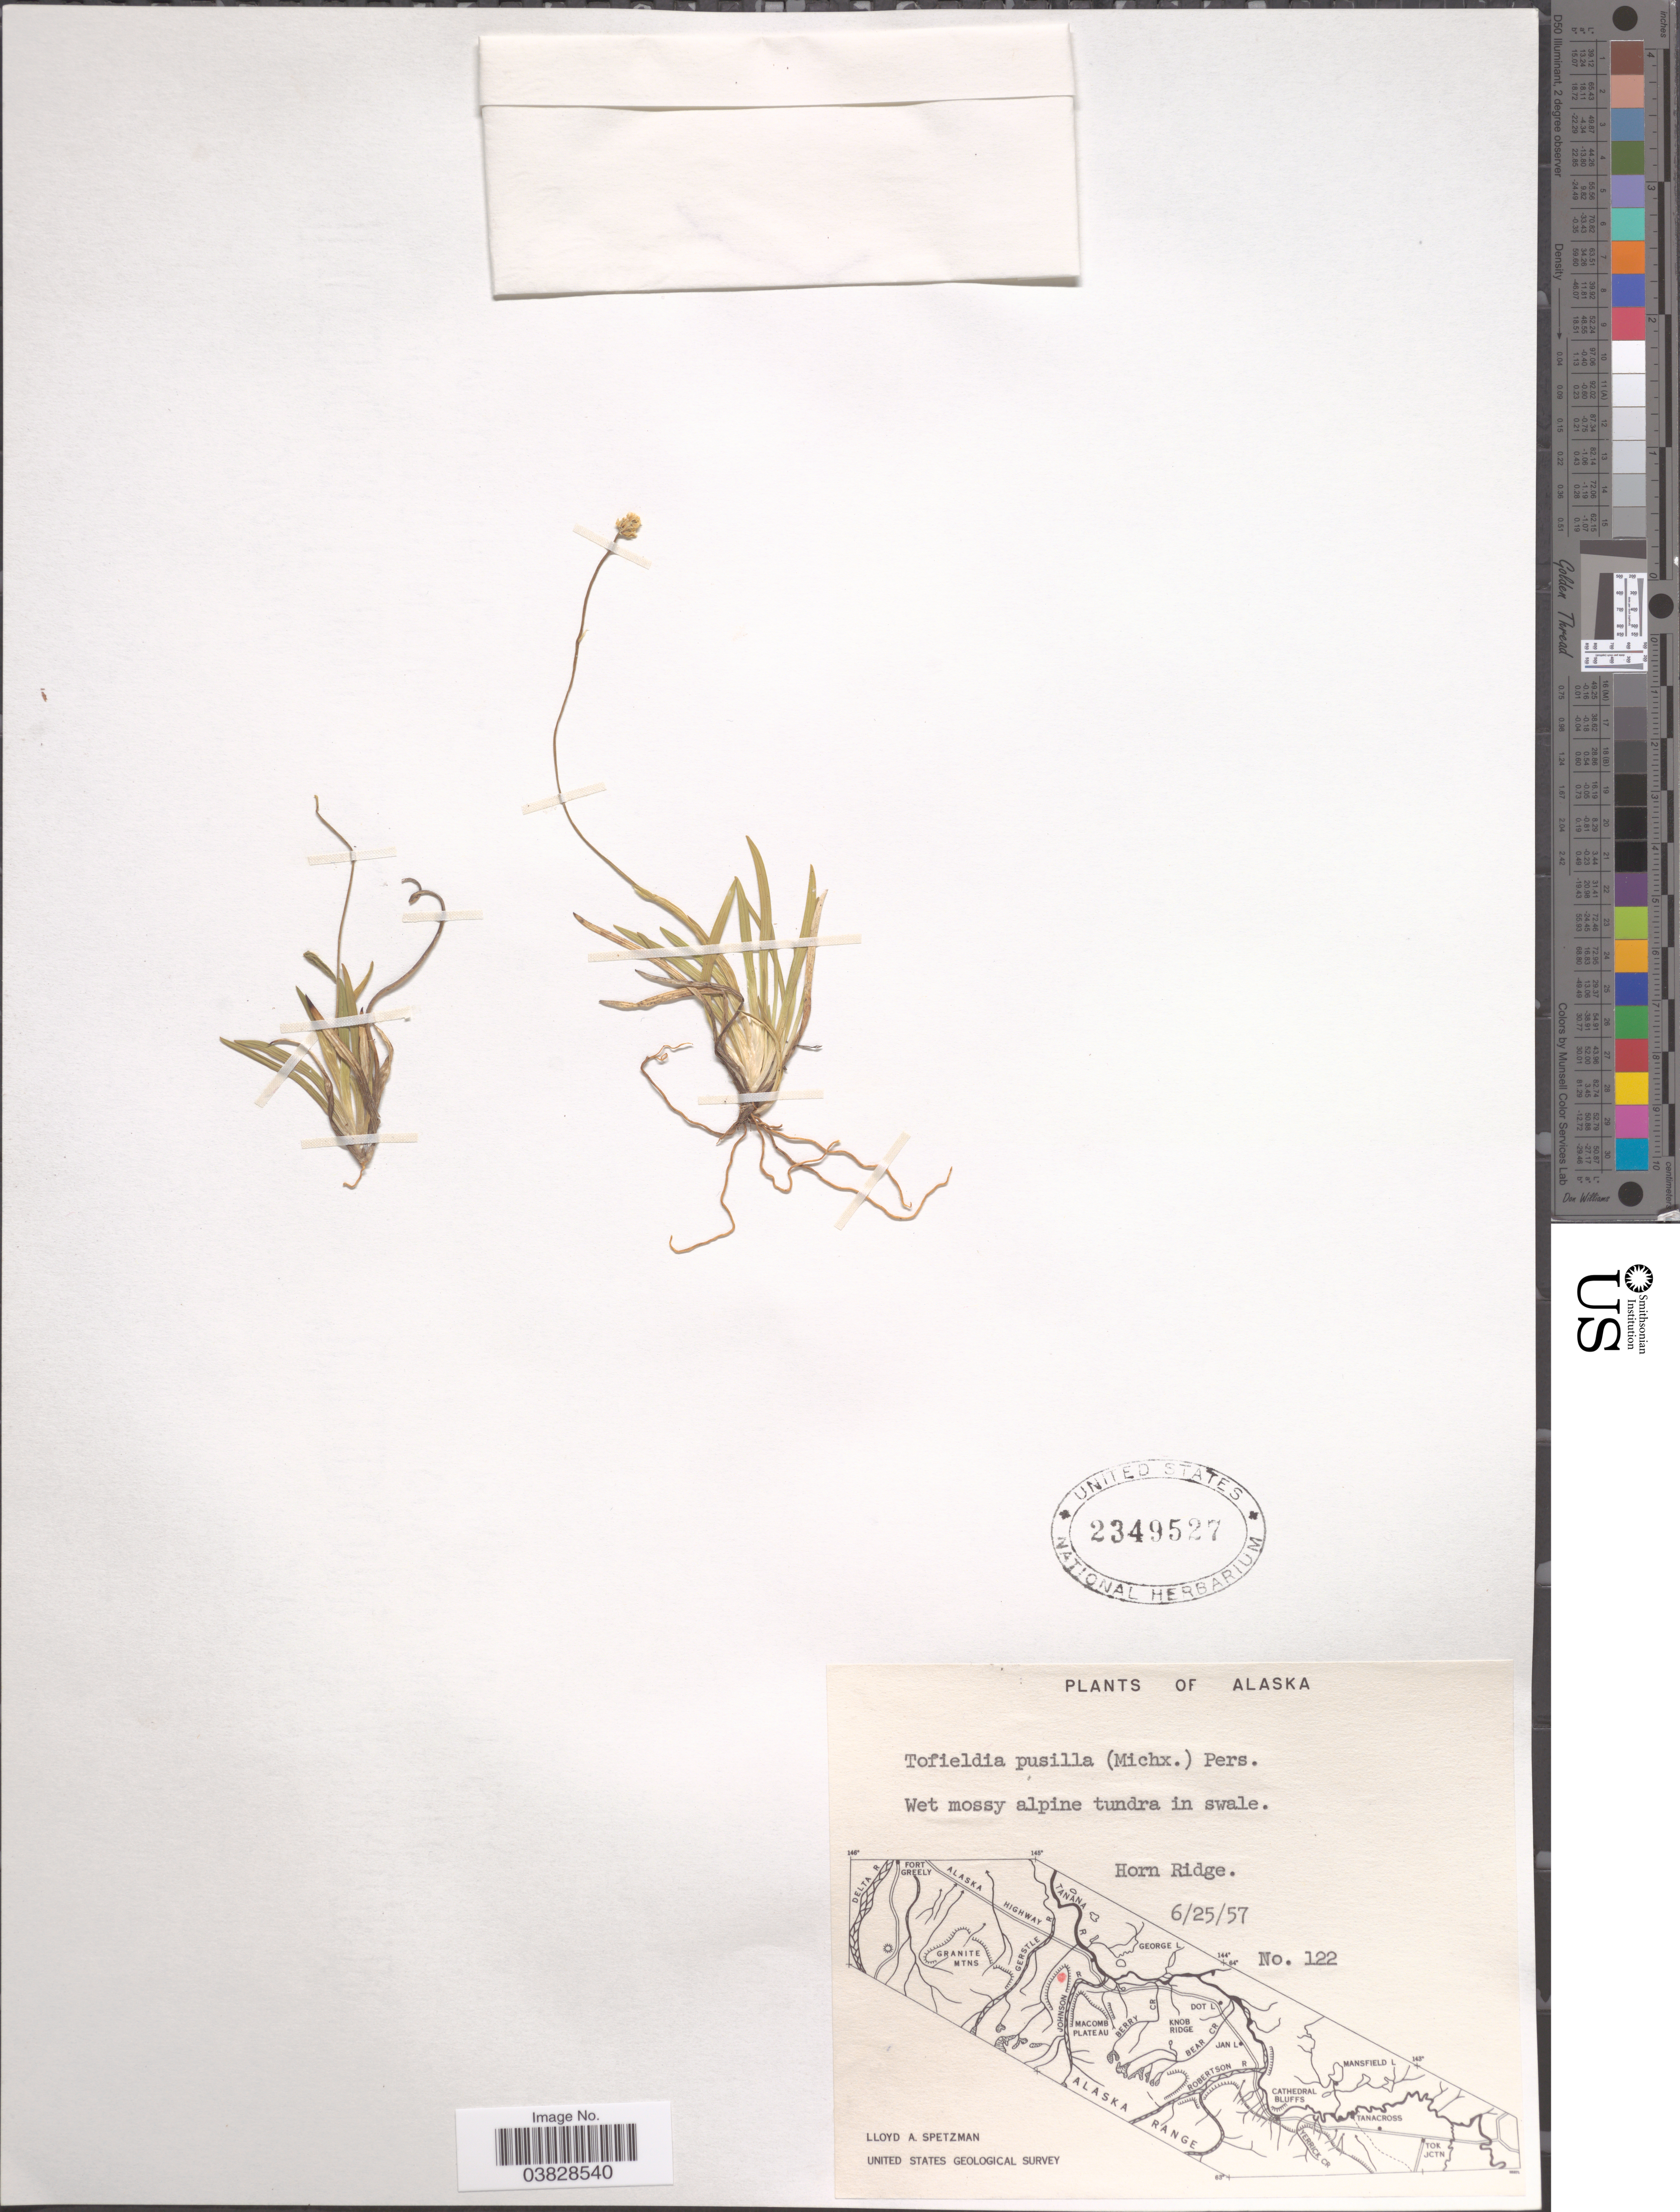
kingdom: Plantae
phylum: Tracheophyta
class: Liliopsida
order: Alismatales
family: Tofieldiaceae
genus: Tofieldia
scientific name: Tofieldia pusilla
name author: (Michx.) Pers.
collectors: L. Spetzman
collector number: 122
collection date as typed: Transcribed d/m/y: 25/6/57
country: United States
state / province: Alaska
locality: Horn Ridge.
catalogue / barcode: US 2349527